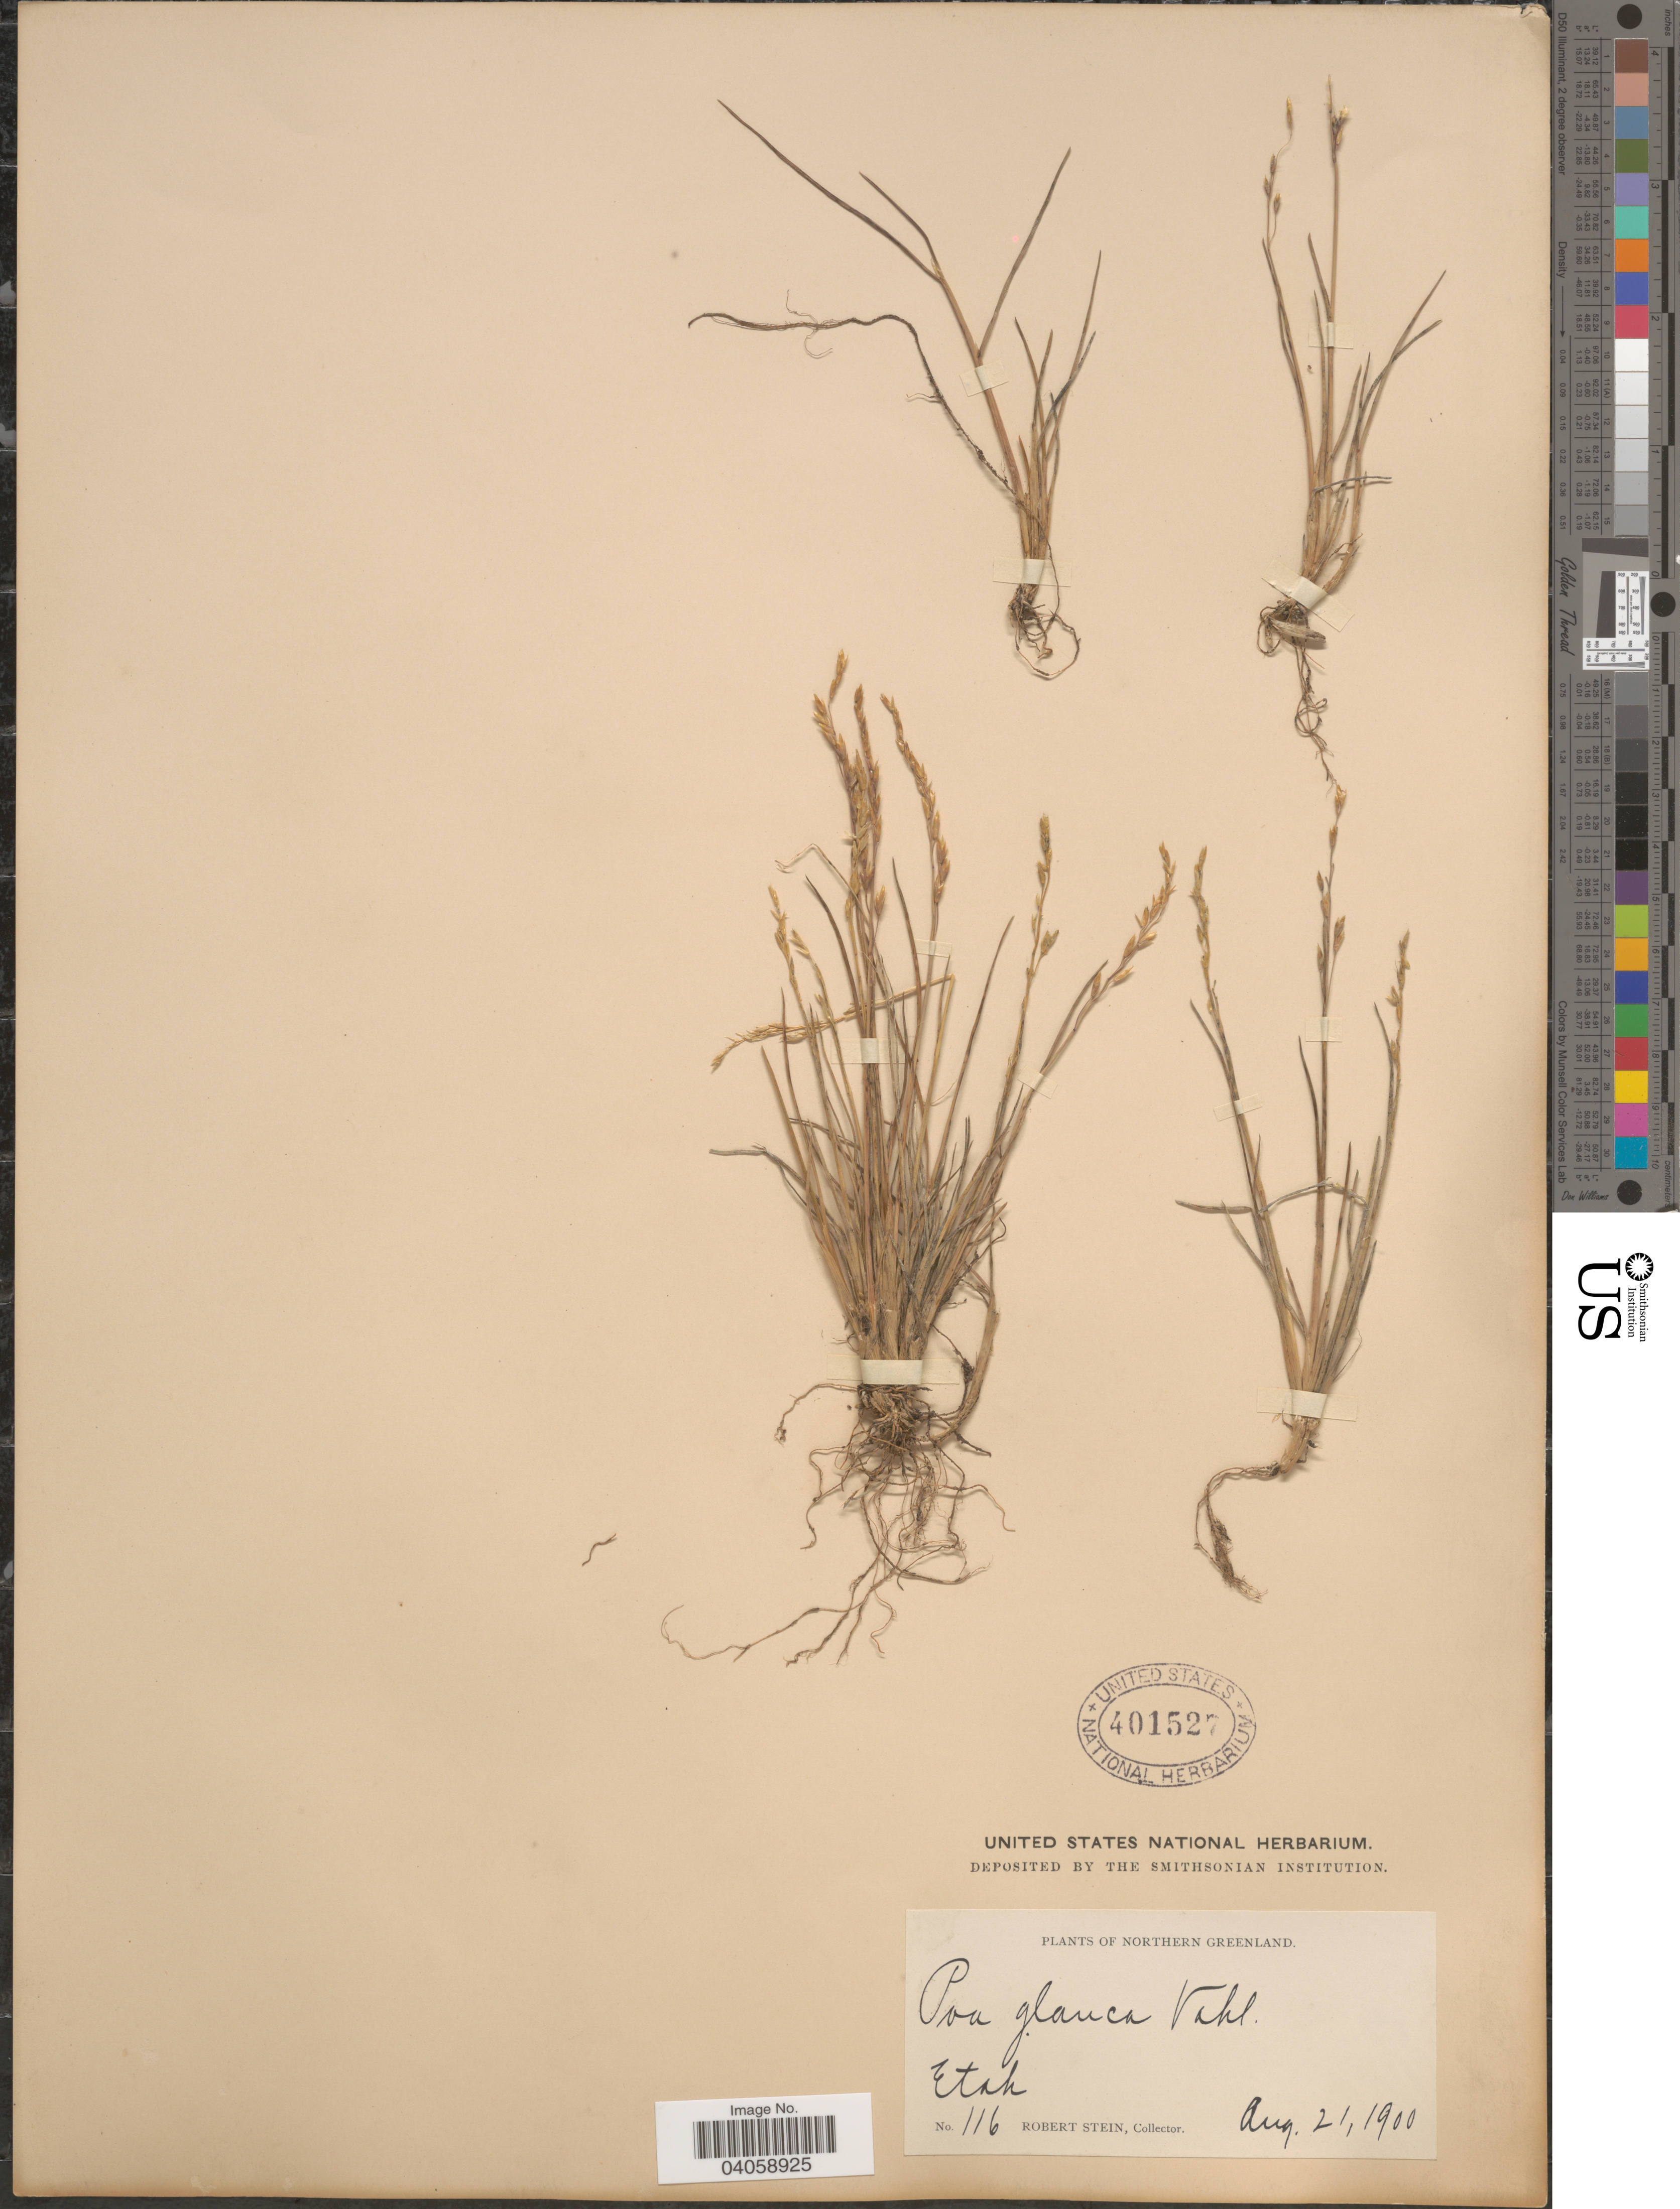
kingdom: Plantae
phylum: Tracheophyta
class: Liliopsida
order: Poales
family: Poaceae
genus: Poa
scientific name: Poa glauca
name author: Vahl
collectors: R. Stein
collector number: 116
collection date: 1900-08-21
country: Greenland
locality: Northern Greenland. Etah.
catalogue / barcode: US 401527